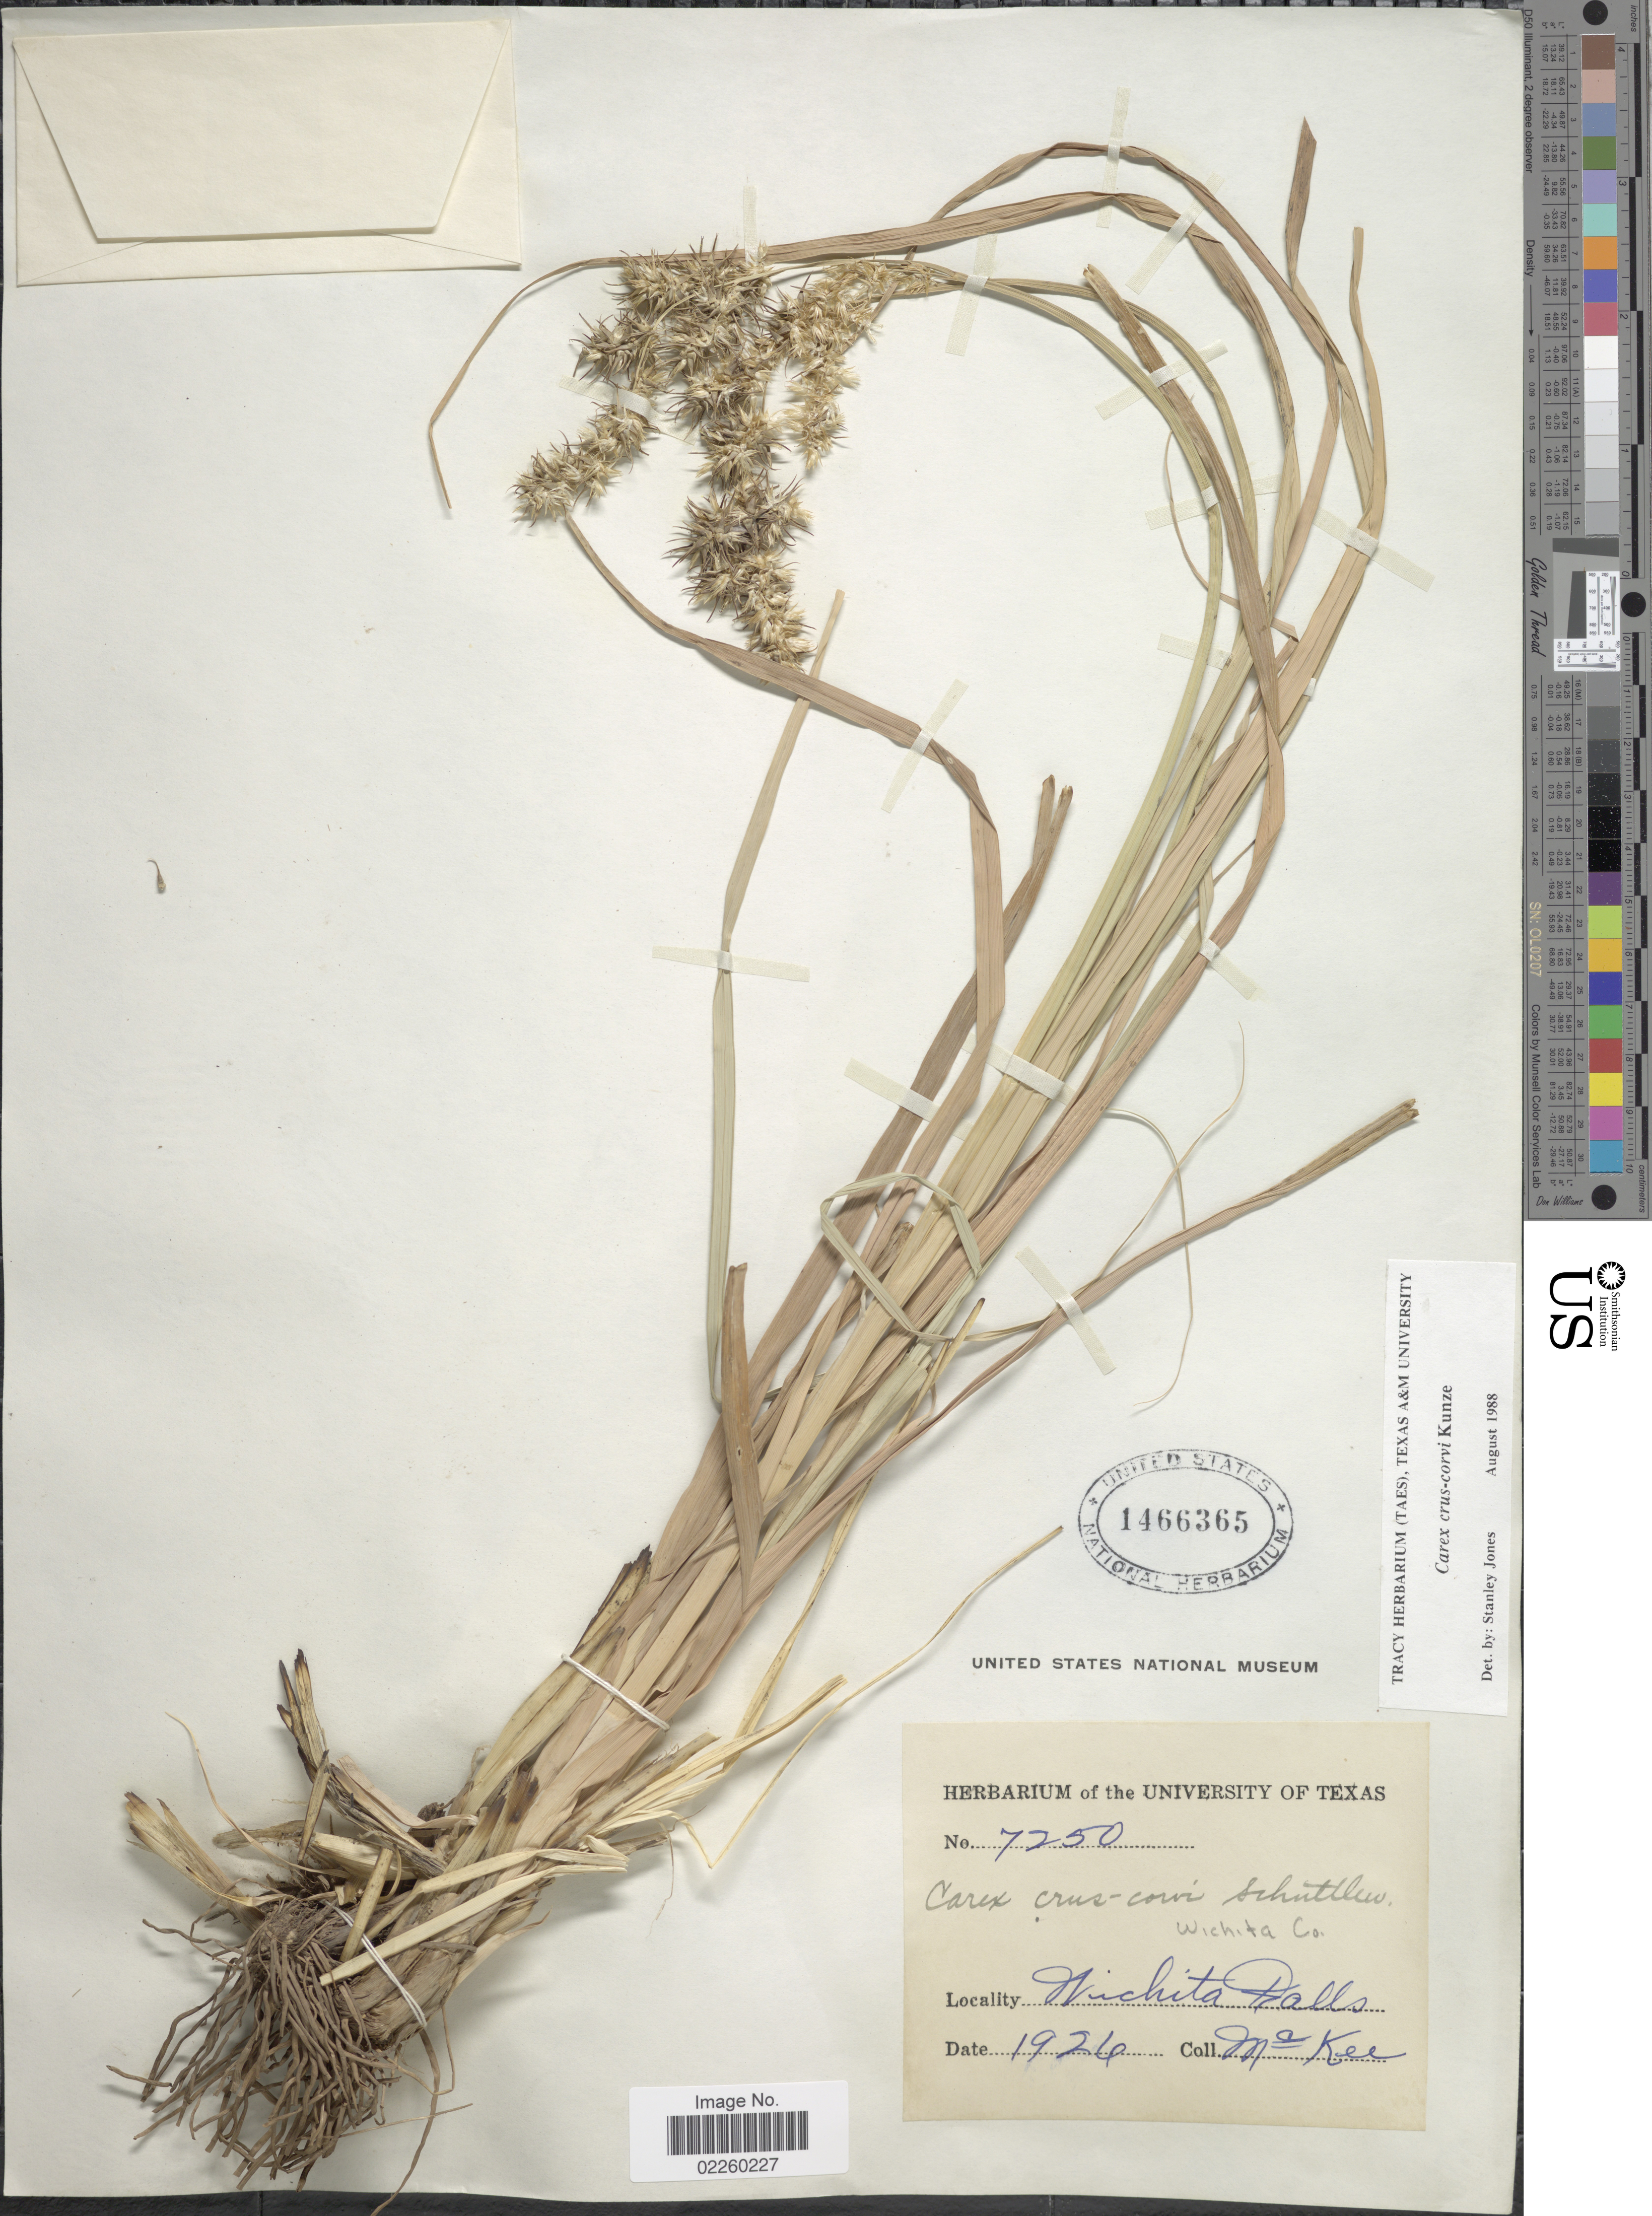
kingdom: Plantae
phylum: Tracheophyta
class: Liliopsida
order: Poales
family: Cyperaceae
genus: Carex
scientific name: Carex crus-corvi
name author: Shuttlew. ex Kunze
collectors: McKee, --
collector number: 7250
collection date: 1926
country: United States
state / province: Texas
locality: Wichita Co., Wichita Falls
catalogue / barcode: US 1466365